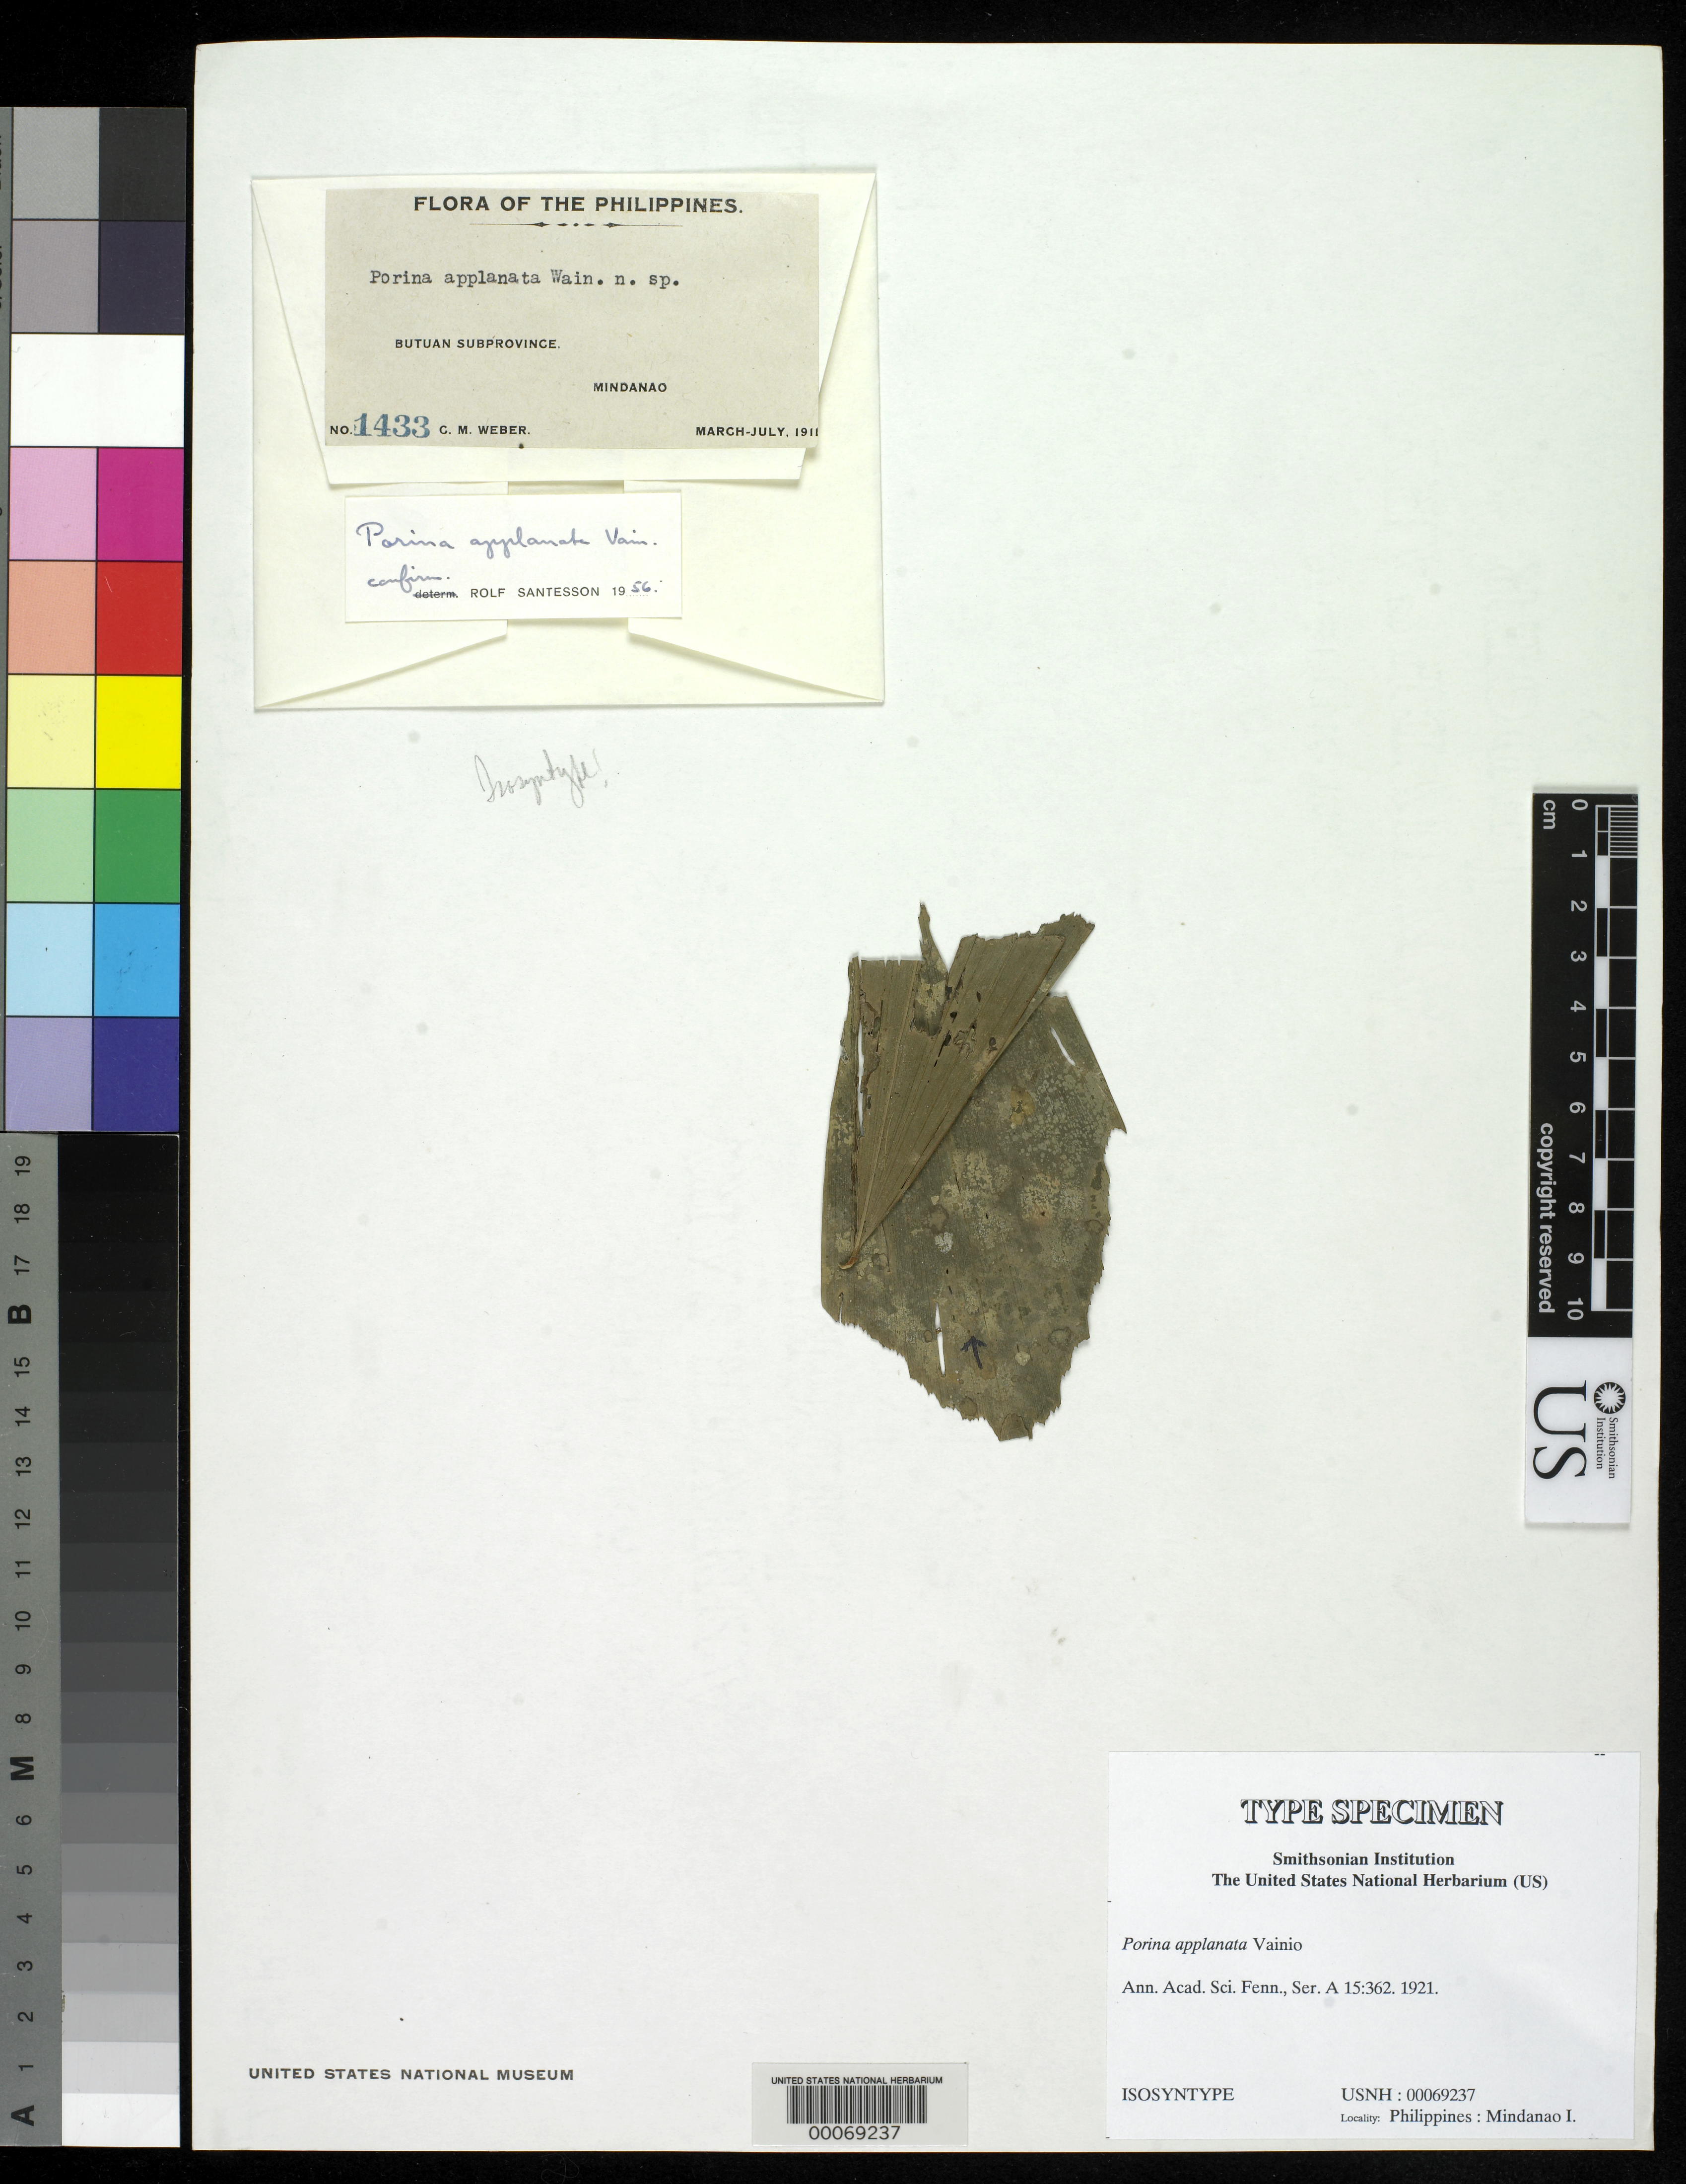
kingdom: Fungi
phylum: Ascomycota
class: Lecanoromycetes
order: Ostropales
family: Porinaceae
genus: Porina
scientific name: Porina applanata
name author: Vain.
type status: Isosyntype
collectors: C. M. Weber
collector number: Bur. Sci. 1433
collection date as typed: Mar 1911 to -- Jul 1911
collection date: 1911-03/1911-07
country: Philippines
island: Mindanao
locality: Butuan.